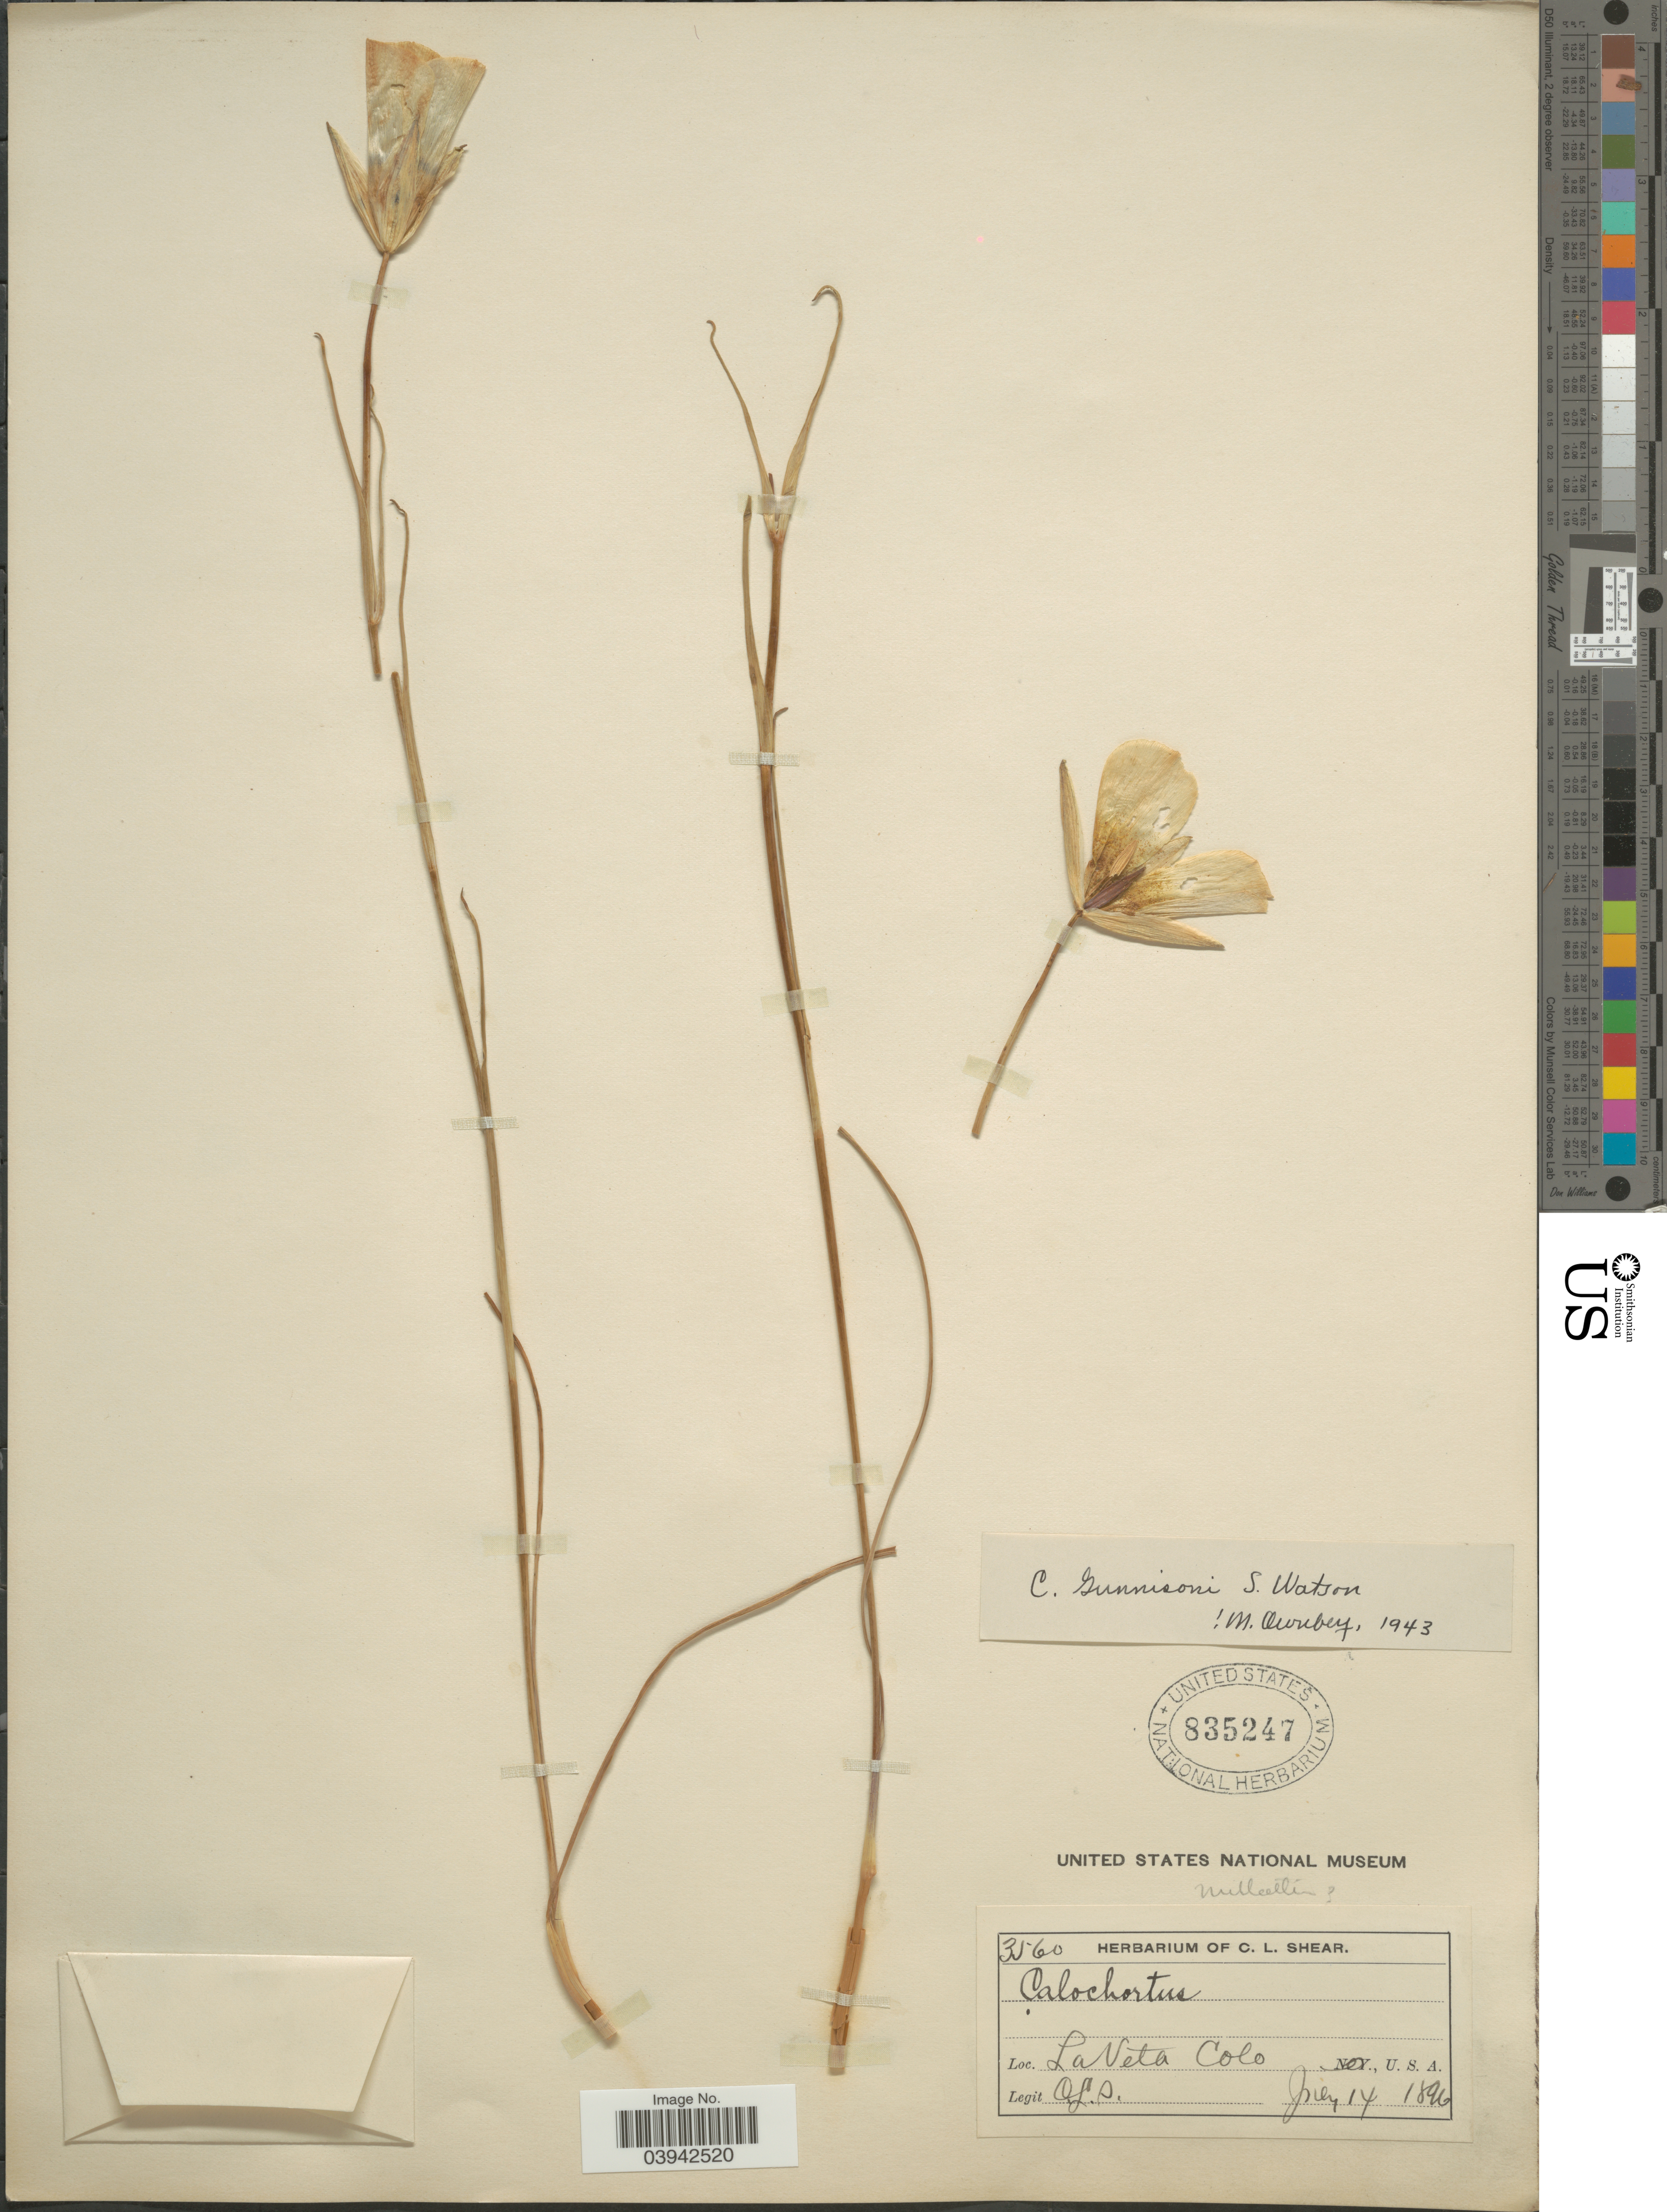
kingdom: Plantae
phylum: Tracheophyta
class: Liliopsida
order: Liliales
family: Liliaceae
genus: Calochortus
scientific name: Calochortus gunnisonii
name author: S. Watson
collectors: C. L. Shear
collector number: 3560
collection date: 1896-07-14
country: United States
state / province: Colorado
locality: La Veta.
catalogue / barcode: US 835247